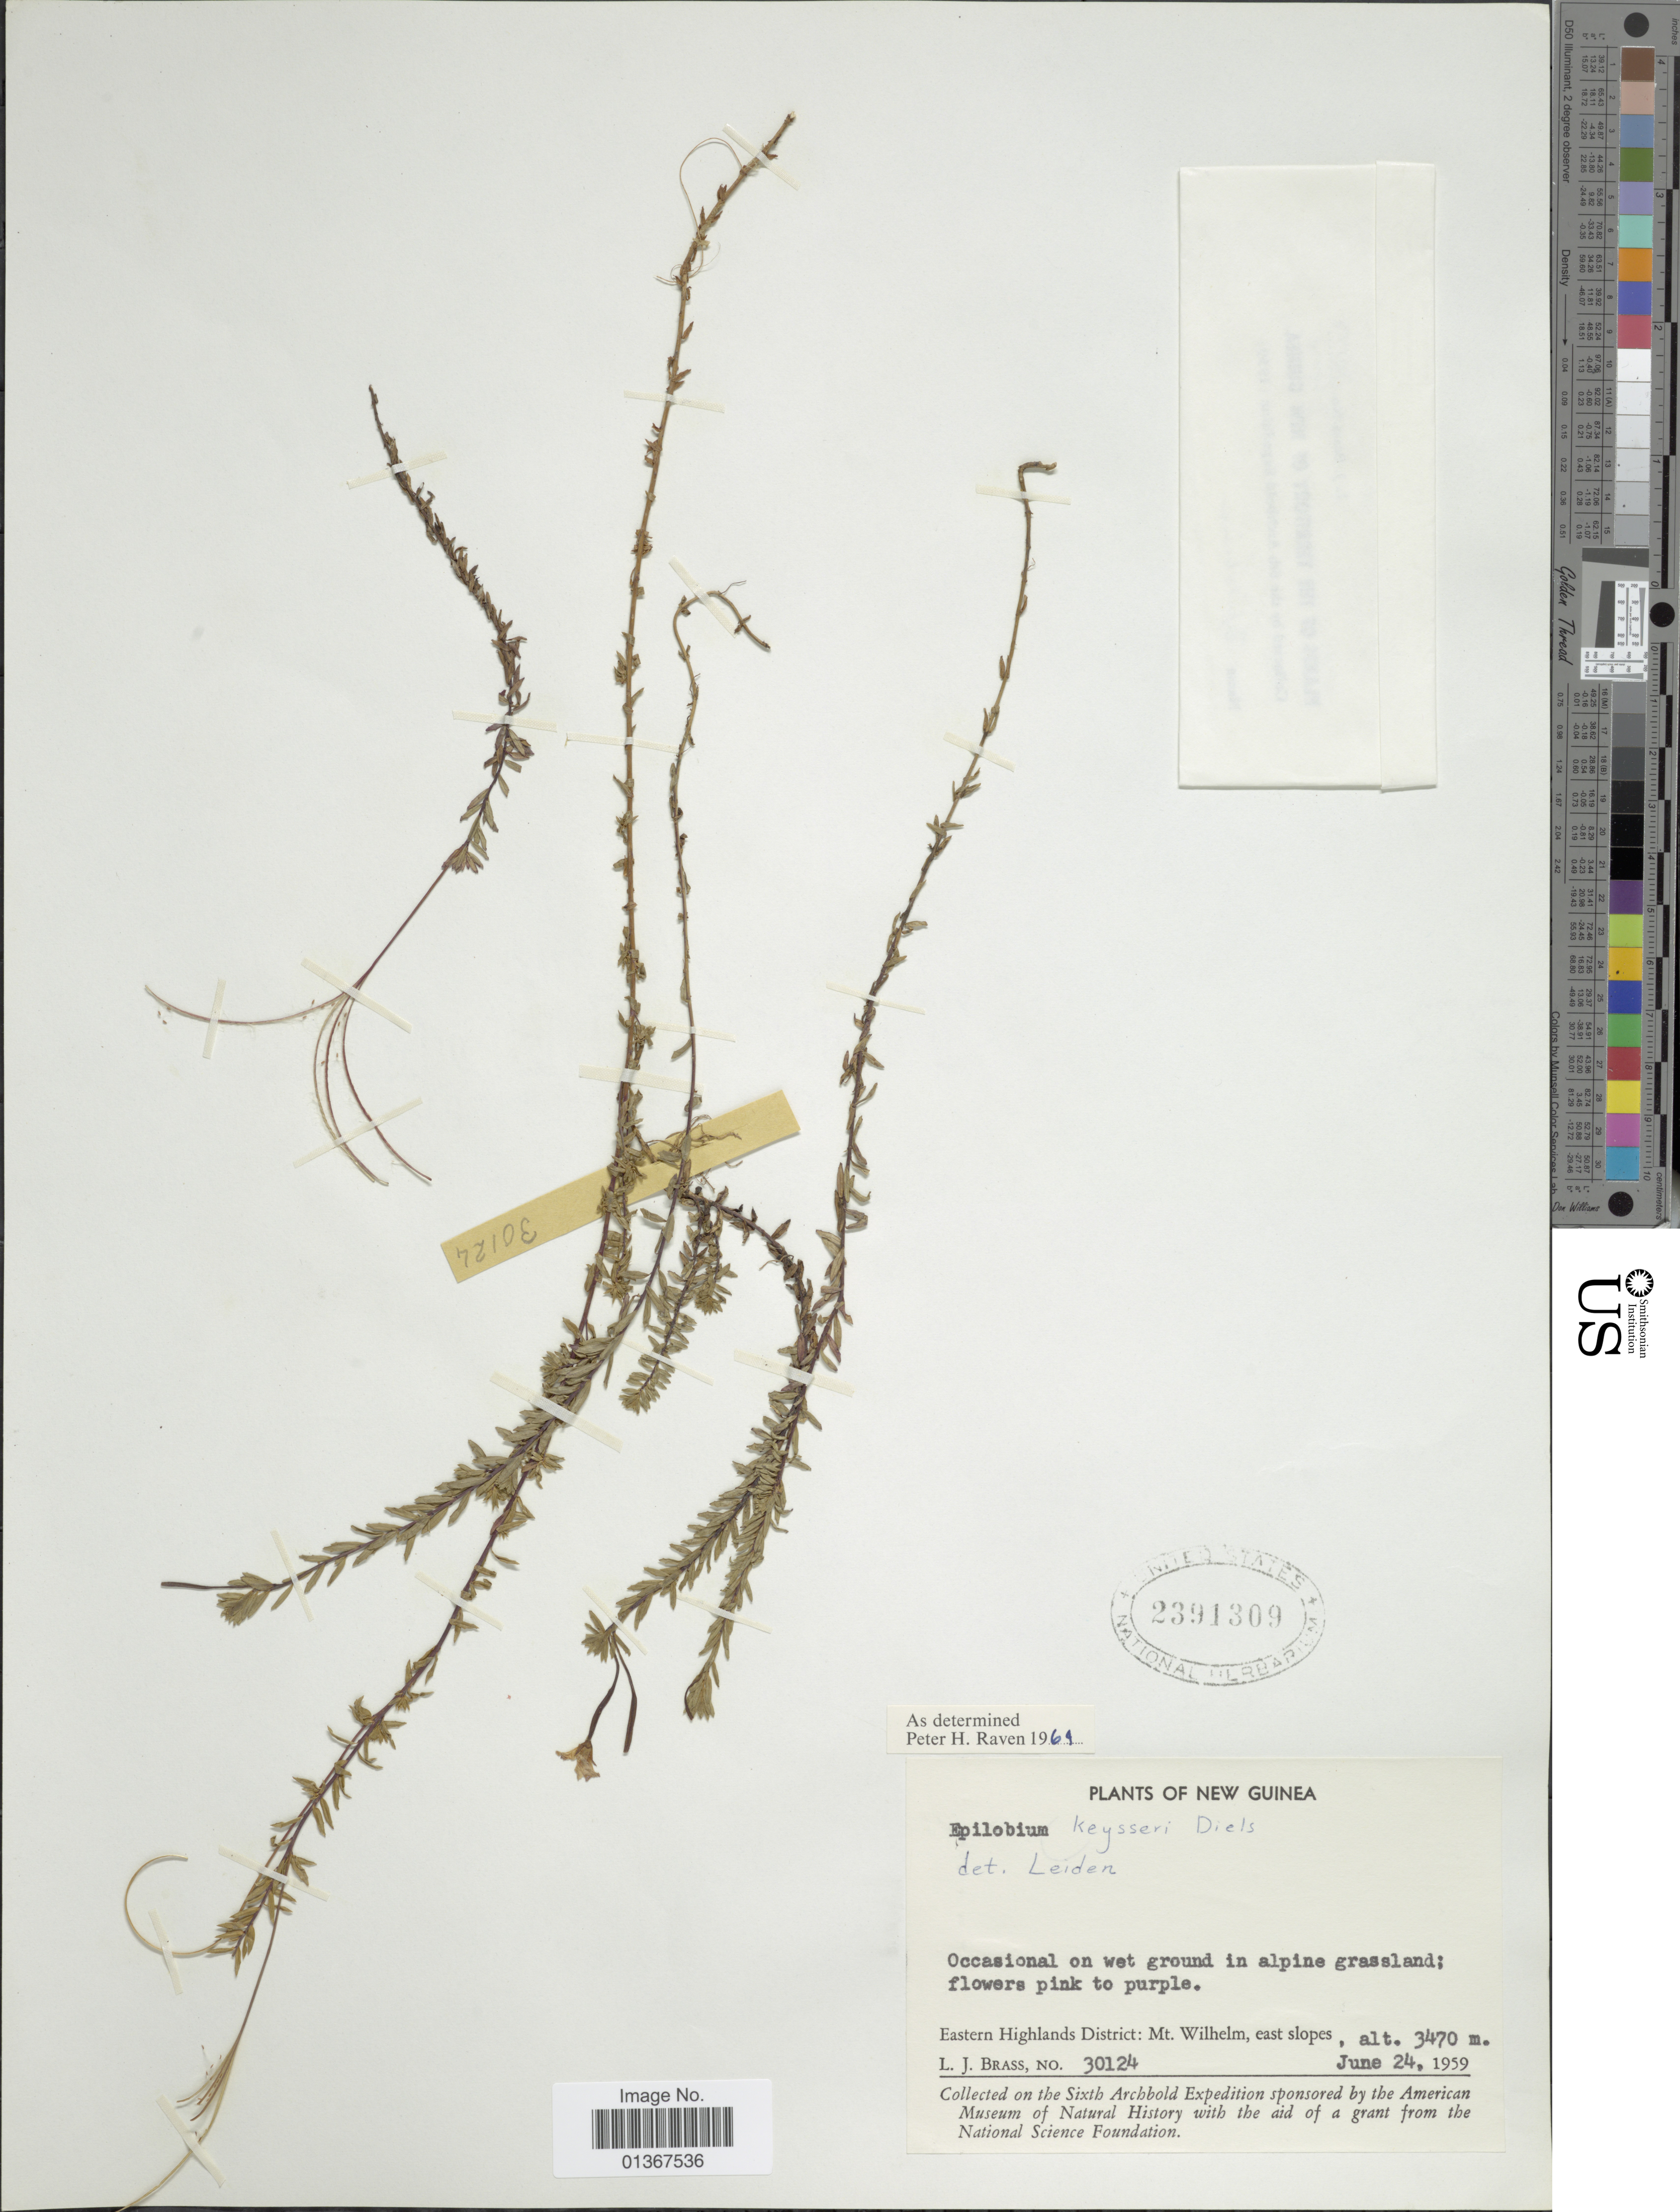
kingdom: Plantae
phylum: Tracheophyta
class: Magnoliopsida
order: Myrtales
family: Onagraceae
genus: Epilobium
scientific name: Epilobium keysseri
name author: Diels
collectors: L. J. Brass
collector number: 30124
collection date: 1959-06-24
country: Papua New Guinea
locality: Eastern Highlands District: Mt. Wilhelm, east slopes.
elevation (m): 3470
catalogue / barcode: US 2391309